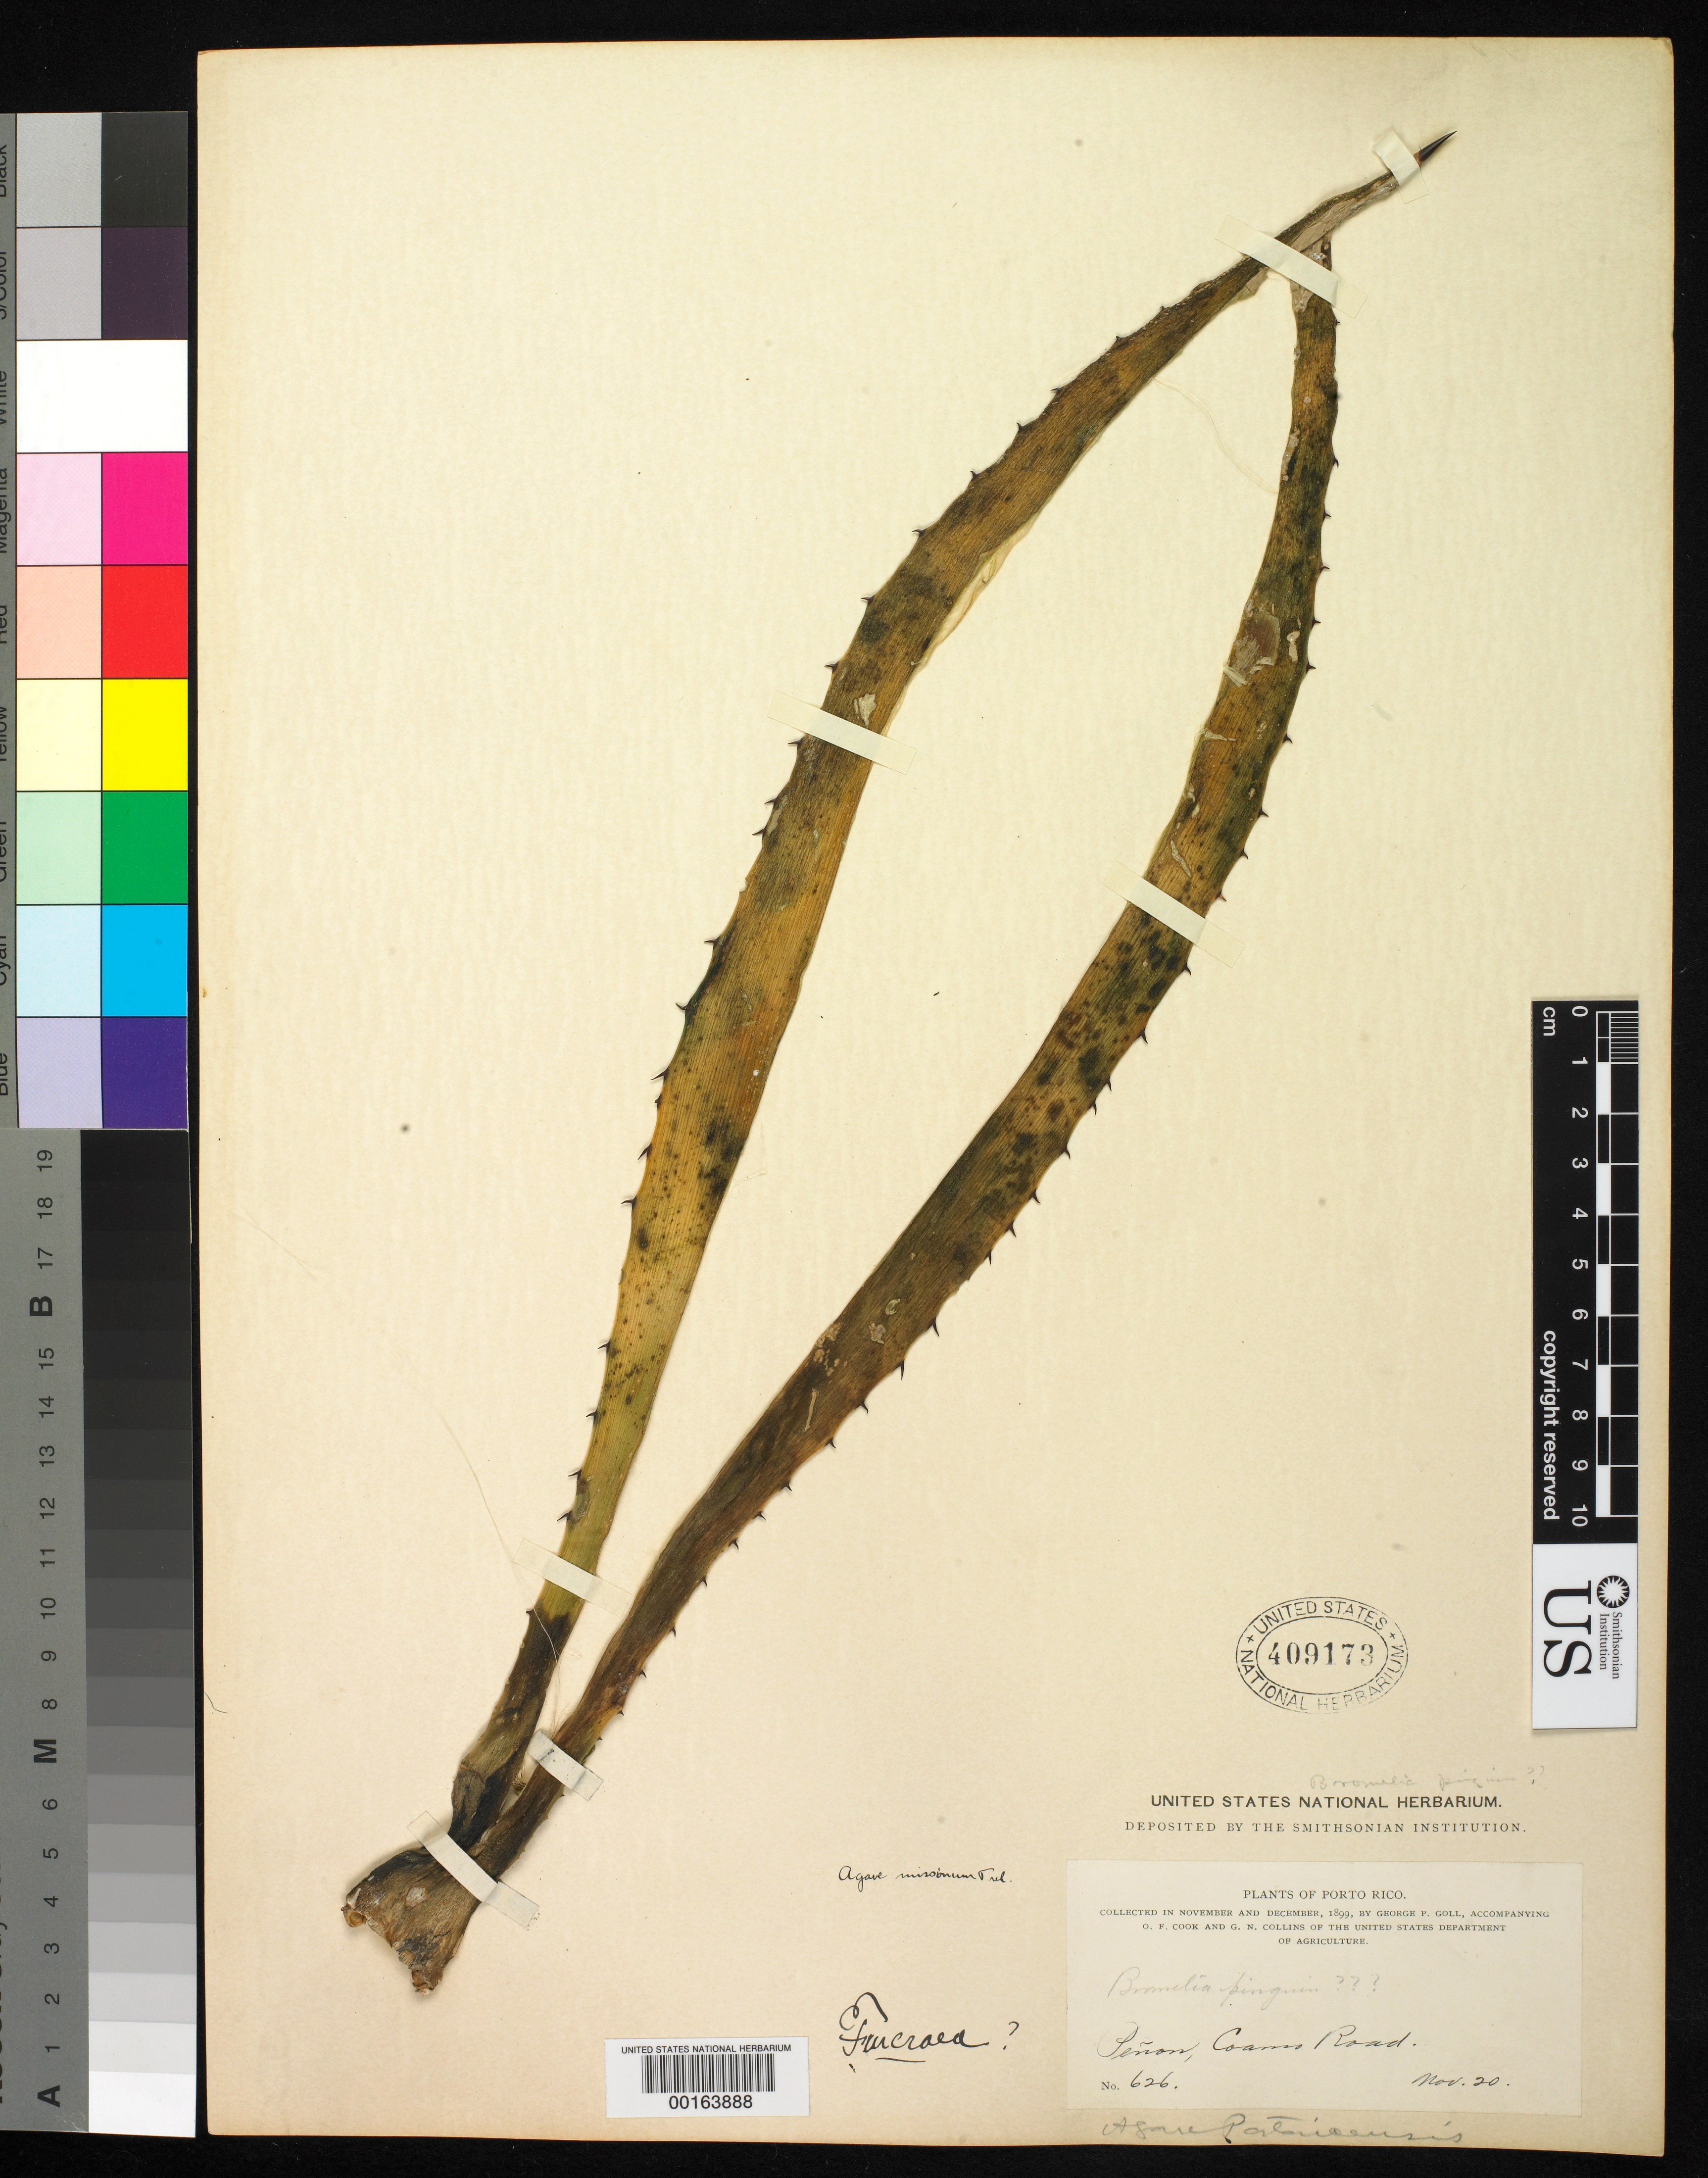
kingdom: Plantae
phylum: Tracheophyta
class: Liliopsida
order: Asparagales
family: Asparagaceae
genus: Agave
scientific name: Agave missionum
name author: Trel.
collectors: G. Goll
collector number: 626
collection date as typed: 20 Nov 1899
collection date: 1899-11-20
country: Puerto Rico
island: Greater Antilles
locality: Penon, coamo road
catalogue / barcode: US 409173